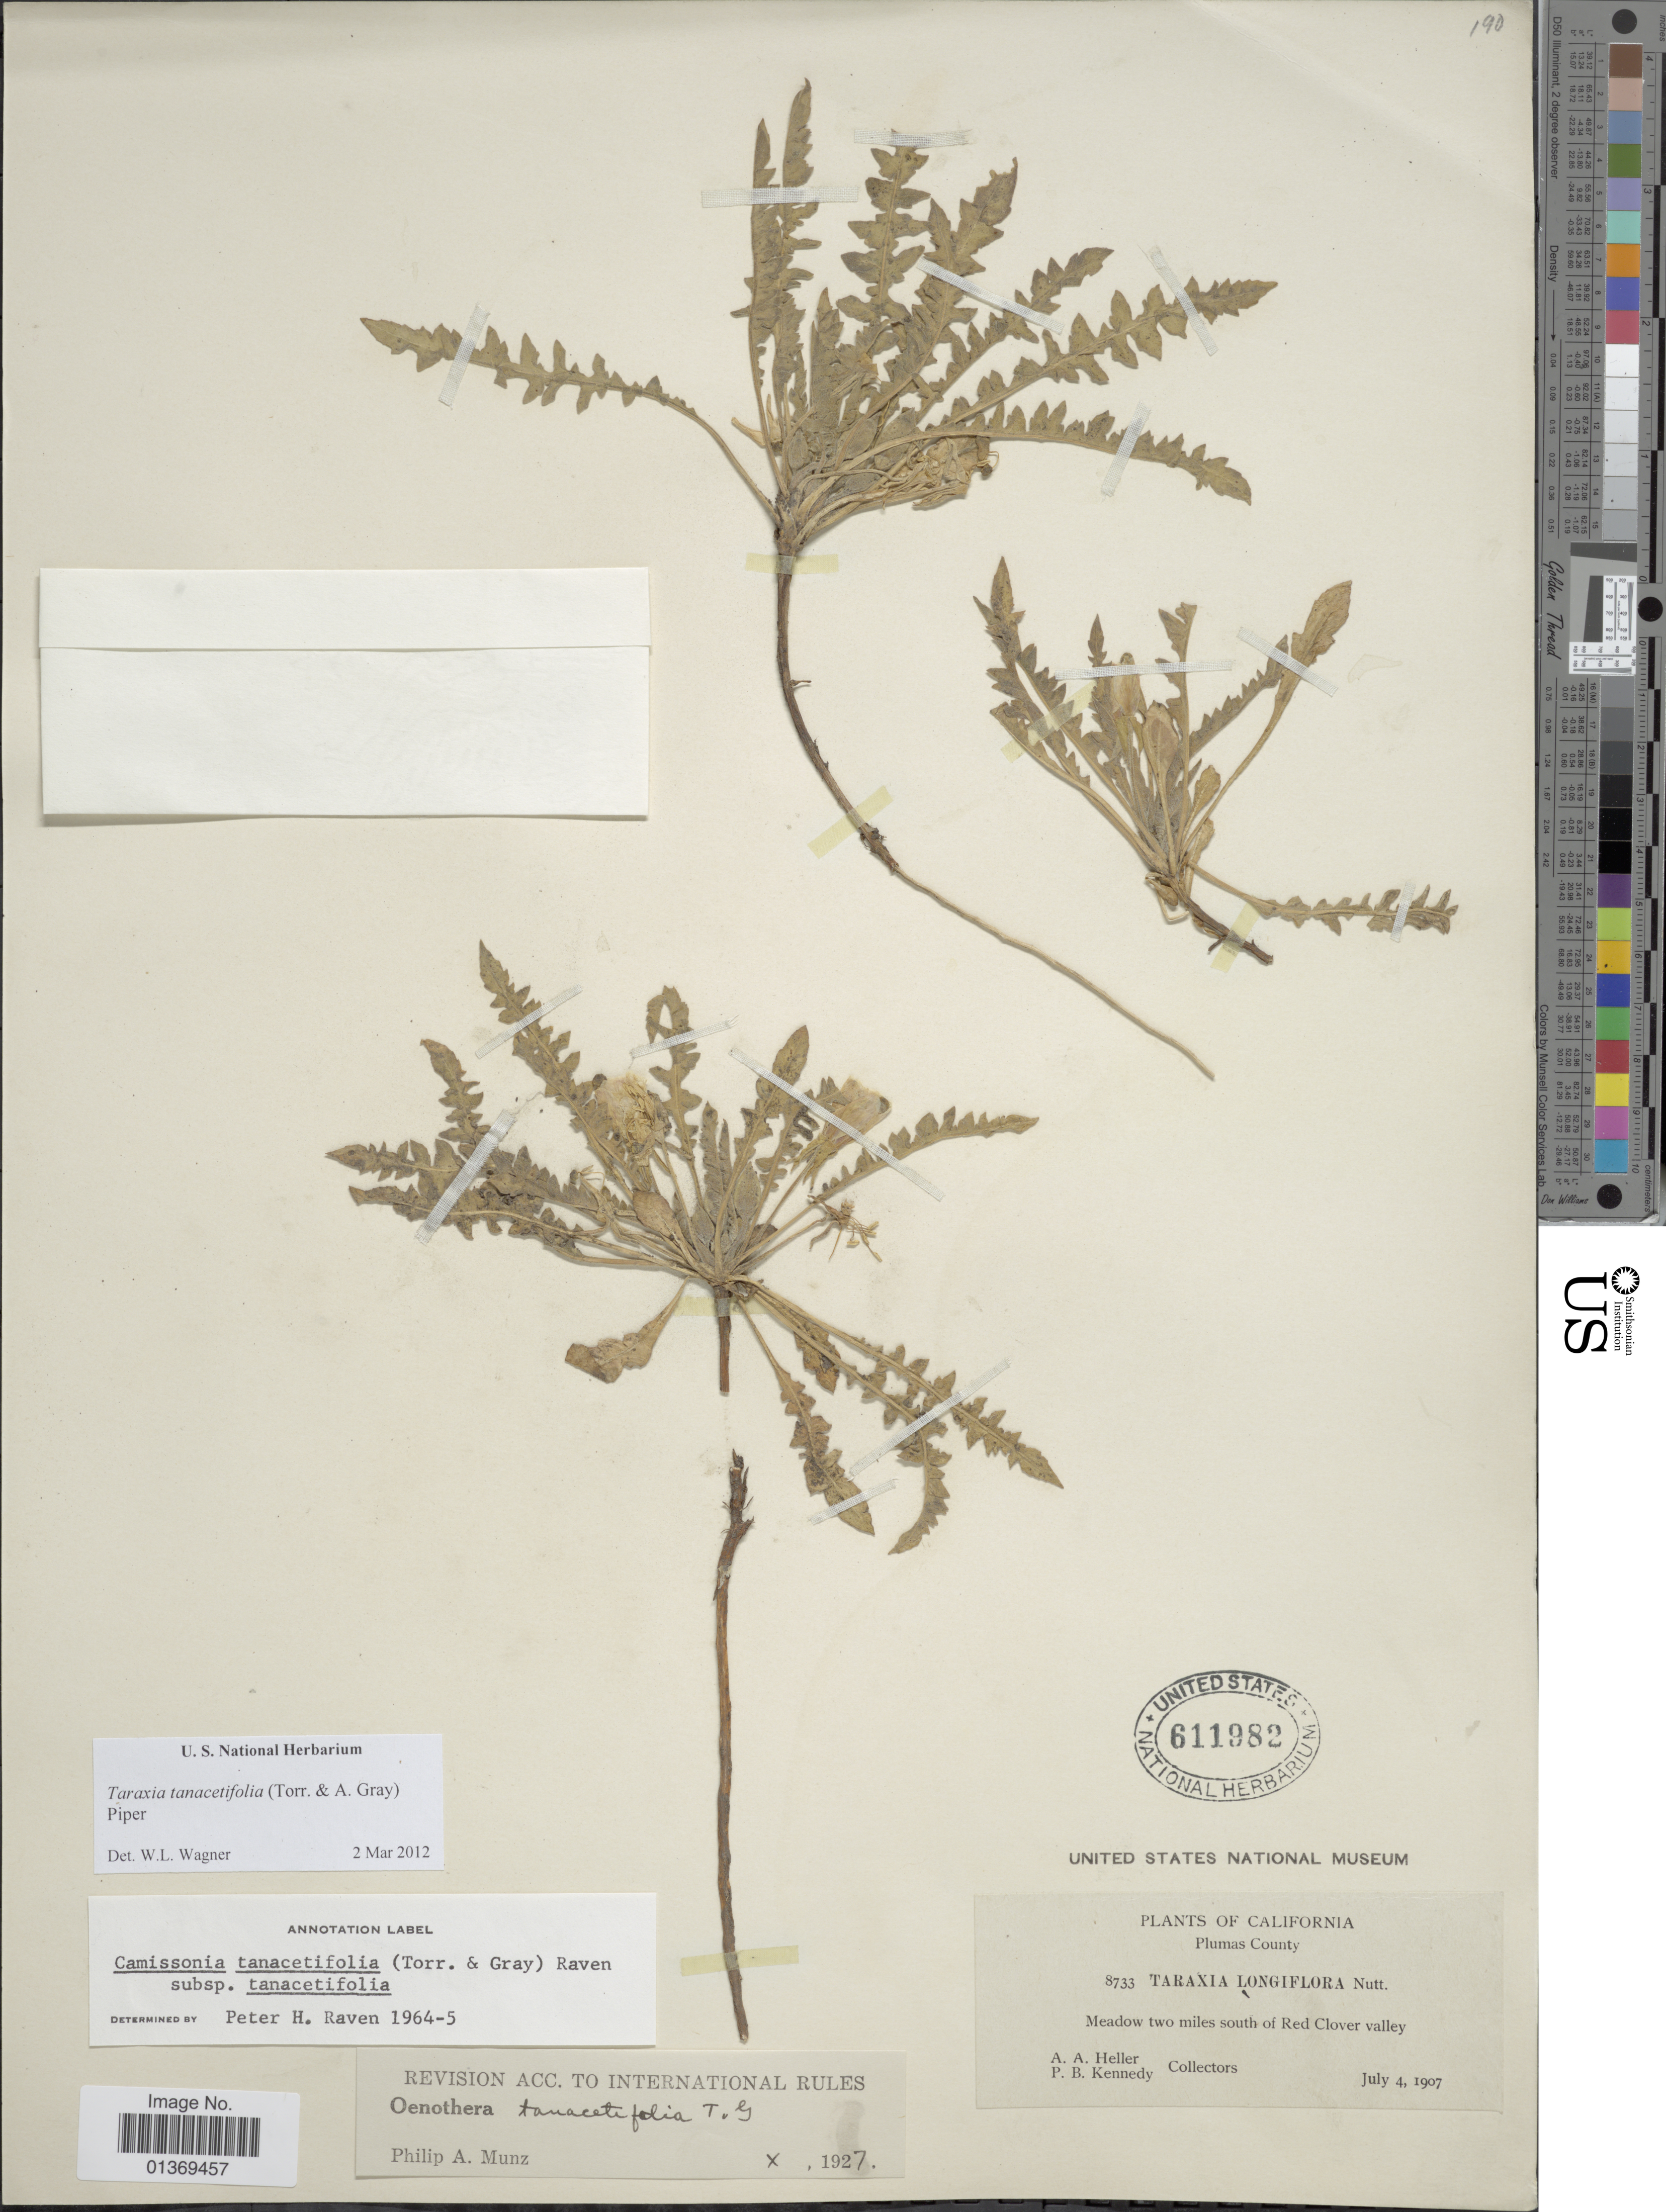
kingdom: Plantae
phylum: Tracheophyta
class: Magnoliopsida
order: Myrtales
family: Onagraceae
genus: Taraxia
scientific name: Taraxia tanacetifolia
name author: (Torr. & A. Gray) Piper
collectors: A. A. Heller & P. B. Kennedy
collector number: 8733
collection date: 1907-07-04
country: United States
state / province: California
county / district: Plumas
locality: Plumas County, Meadow two miles south of Red Clover valley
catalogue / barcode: US 611982